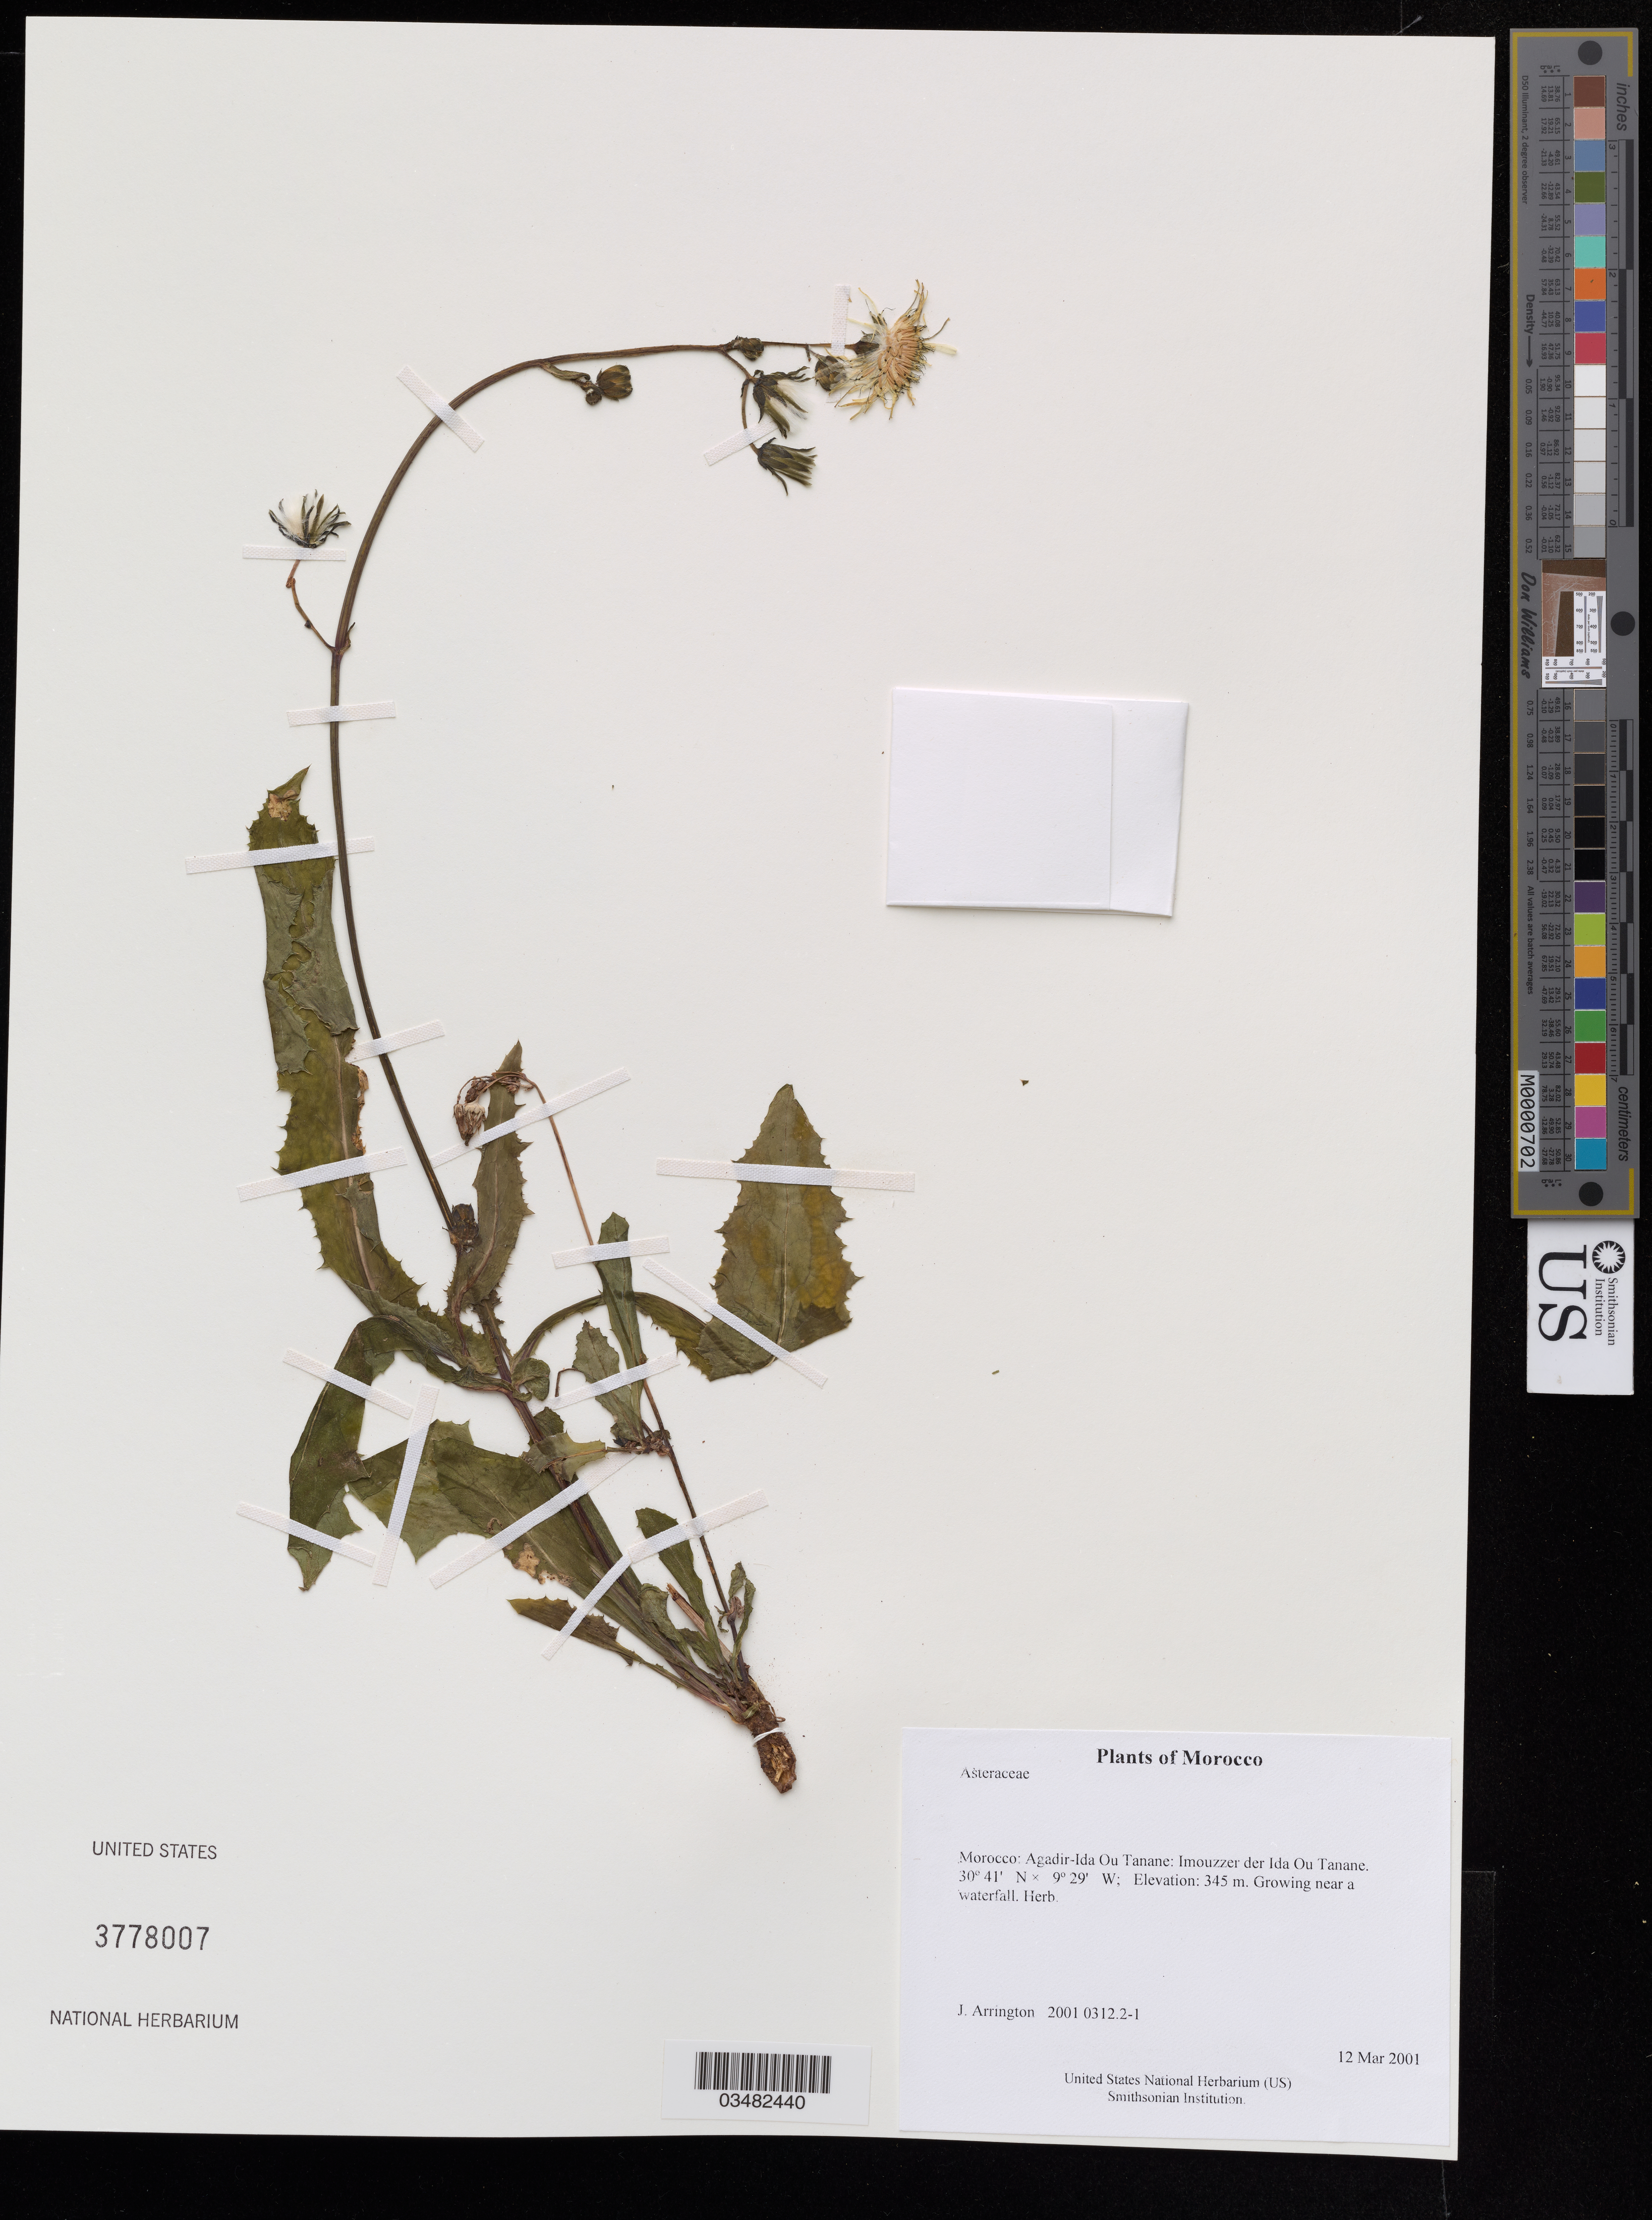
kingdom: Plantae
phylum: Tracheophyta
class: Magnoliopsida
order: Asterales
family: Asteraceae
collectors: J. Arrington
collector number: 2001 0312.2-1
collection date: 2001-03-12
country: Morocco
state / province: Agadir-Ida Ou Tanane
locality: Imouzzer der Ida Ou Tanane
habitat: Growing near a waterfall.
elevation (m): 345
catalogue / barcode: US 3778007